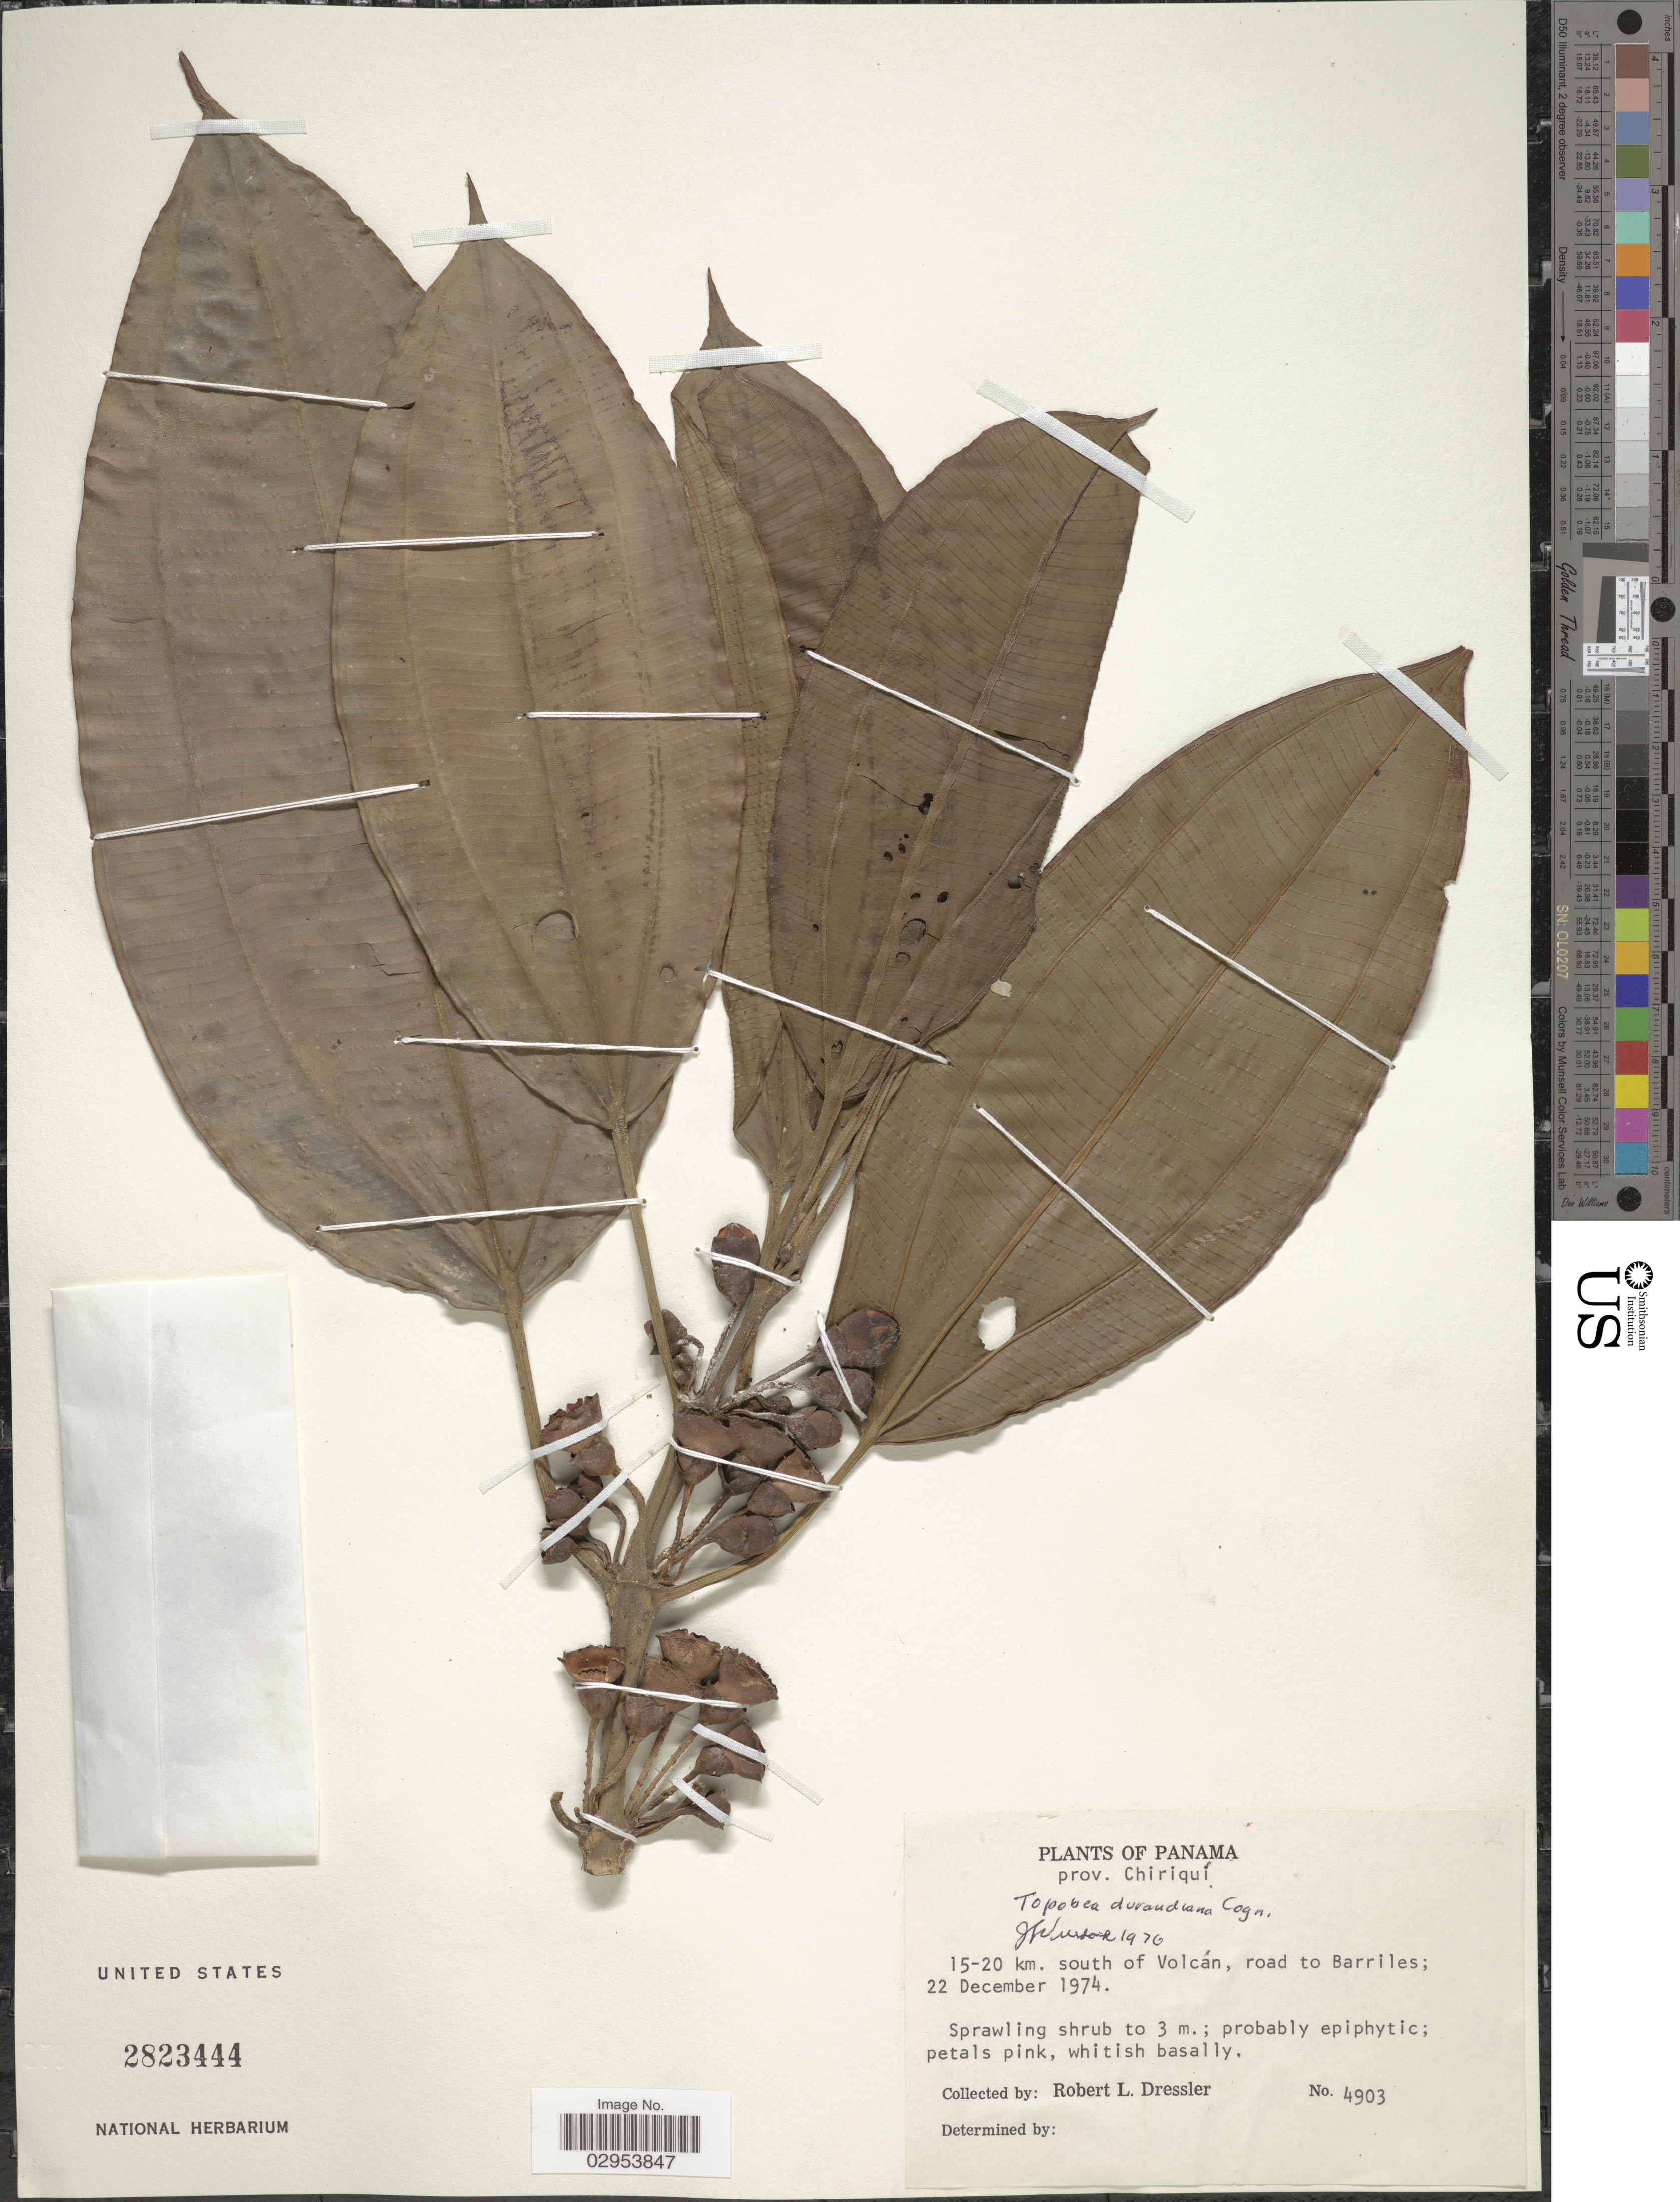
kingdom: Plantae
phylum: Tracheophyta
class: Magnoliopsida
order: Myrtales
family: Melastomataceae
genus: Topobea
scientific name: Topobea maurofernandeziana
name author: Cogn.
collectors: R. Dressler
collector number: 4903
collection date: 1974-12-22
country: Panama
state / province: Chiriqui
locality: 15-20 km. south of Volcán, road to Barriles.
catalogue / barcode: US 2823444